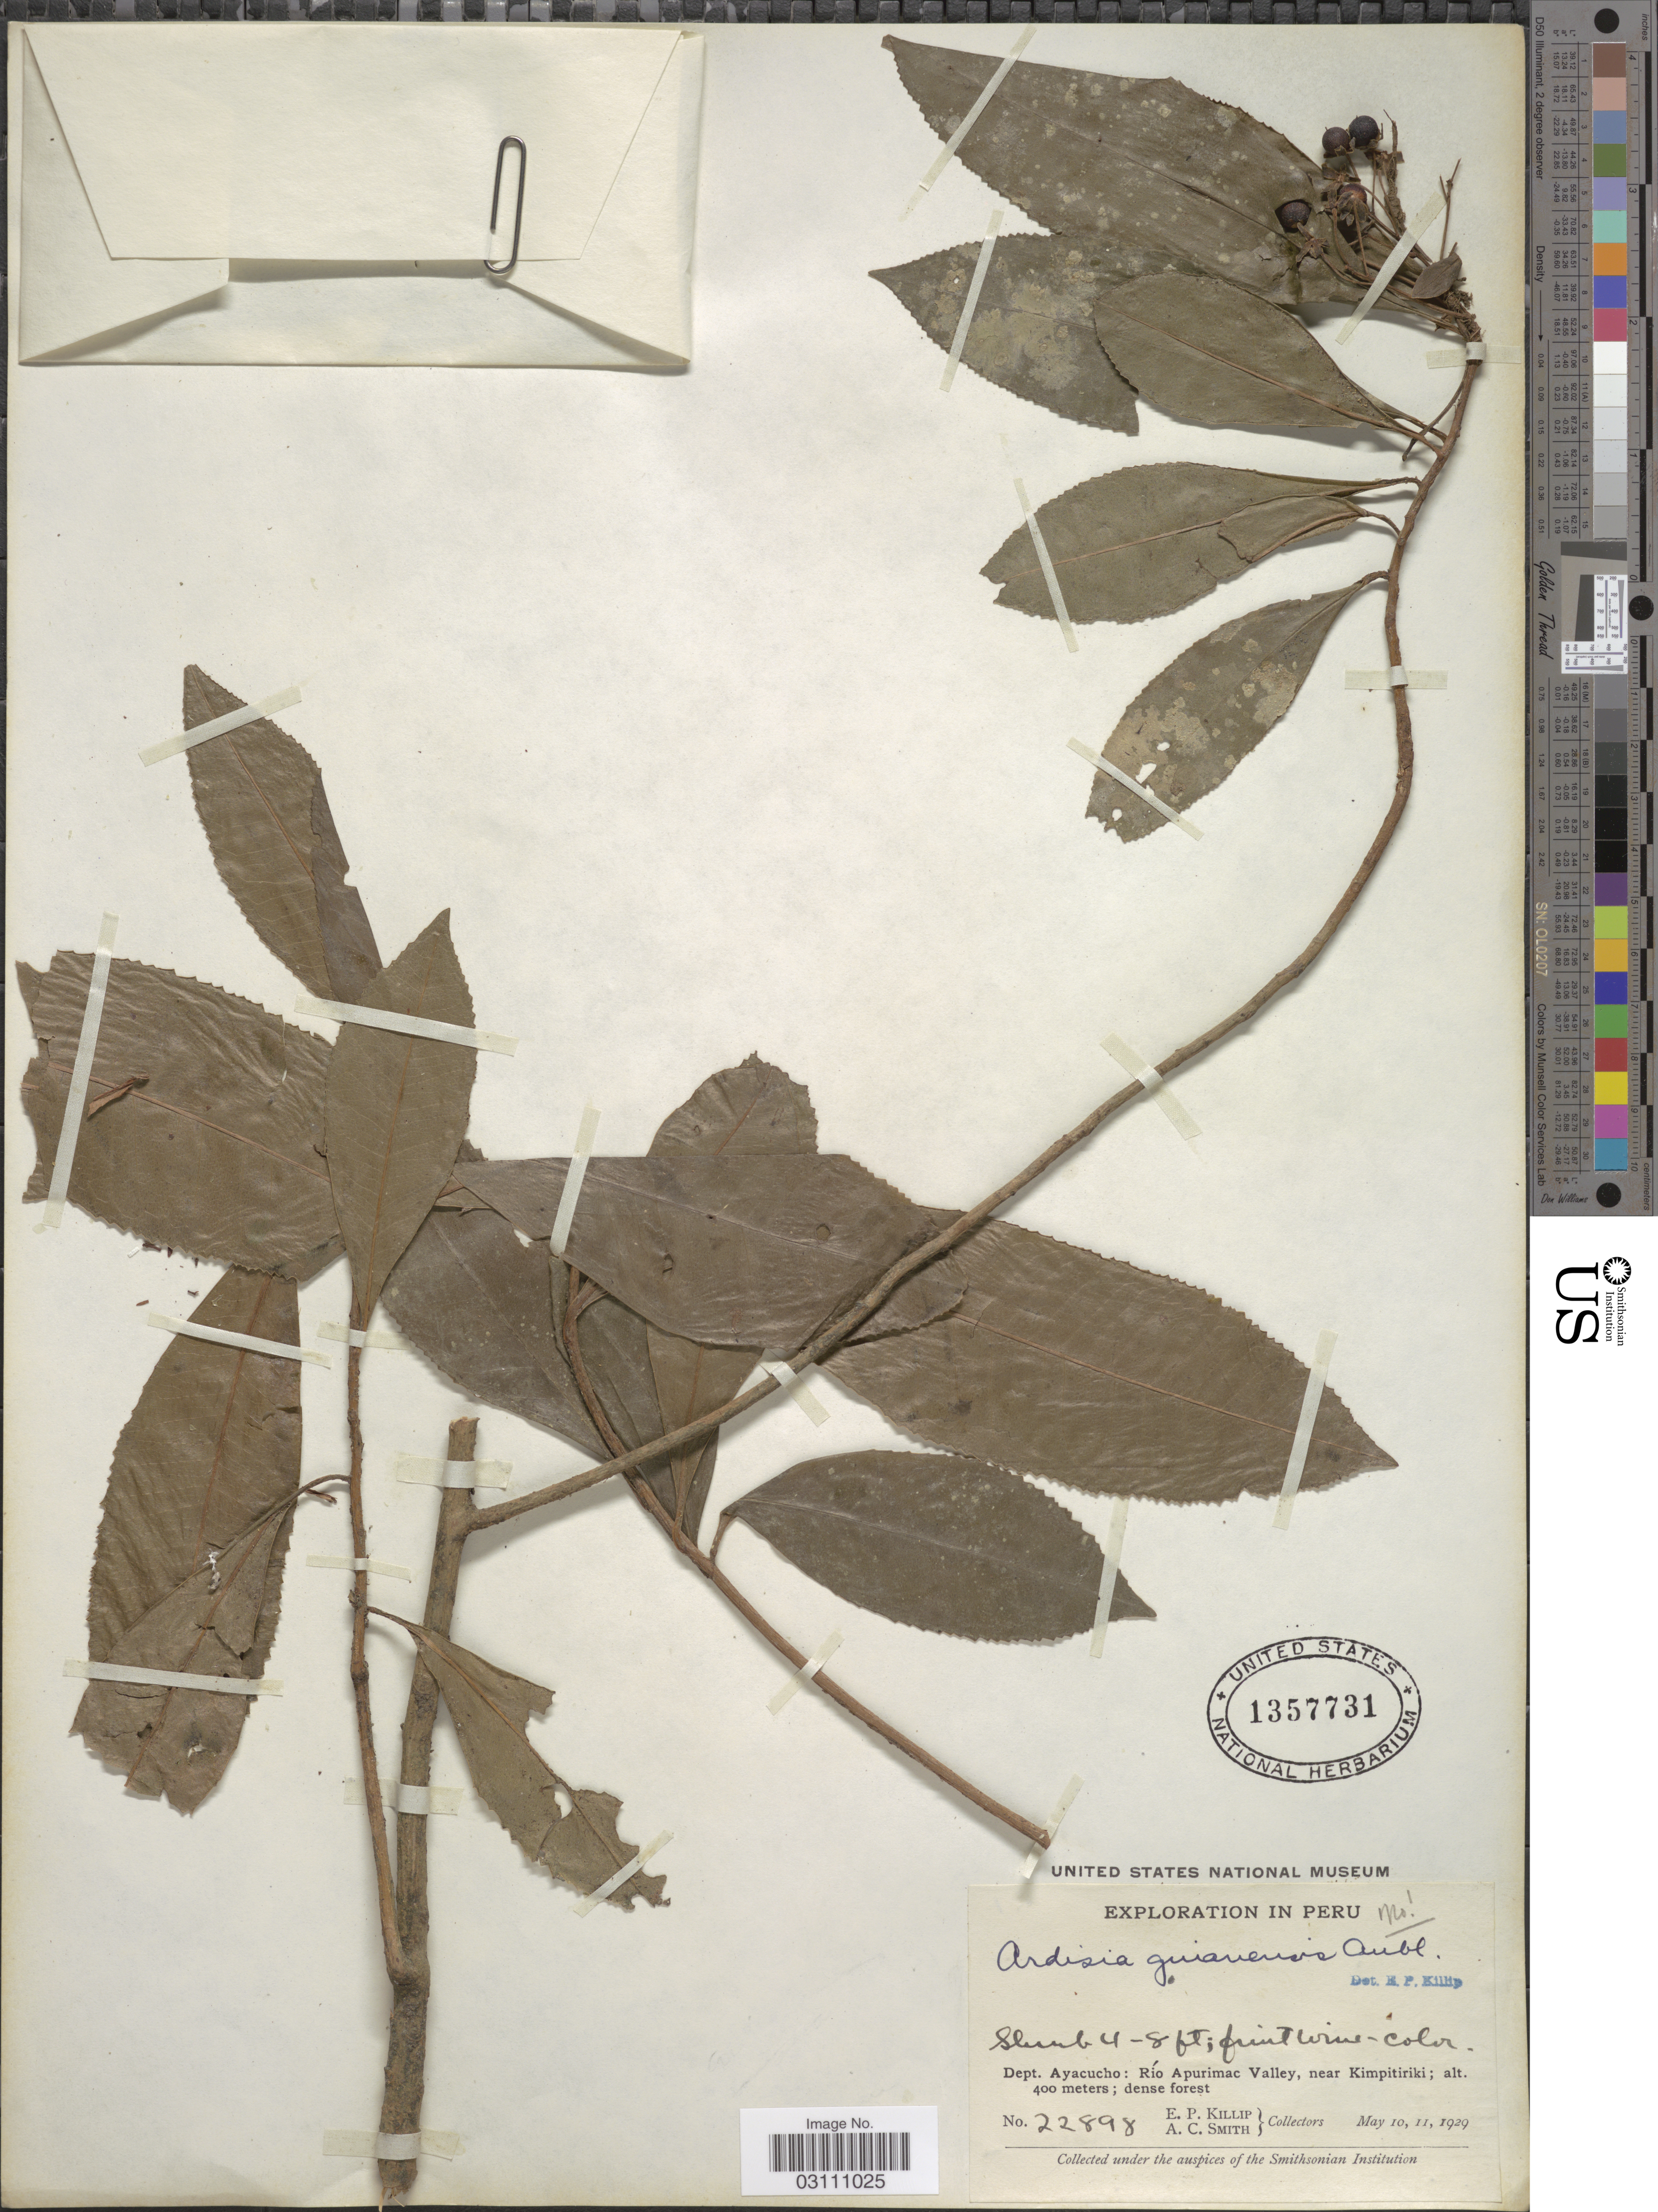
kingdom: Plantae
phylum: Tracheophyta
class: Magnoliopsida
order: Ericales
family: Primulaceae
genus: Ardisia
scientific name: Ardisia guianensis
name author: (Aubl.) Mez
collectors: E. P. Killip & A. C. Smith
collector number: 22898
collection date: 1929-05-10/1929-05-11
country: Peru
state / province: Ayacucho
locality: Dept. Ayacucho: Río Apurimac Valley, near Kimpitiriki.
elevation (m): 400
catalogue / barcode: US 1357731